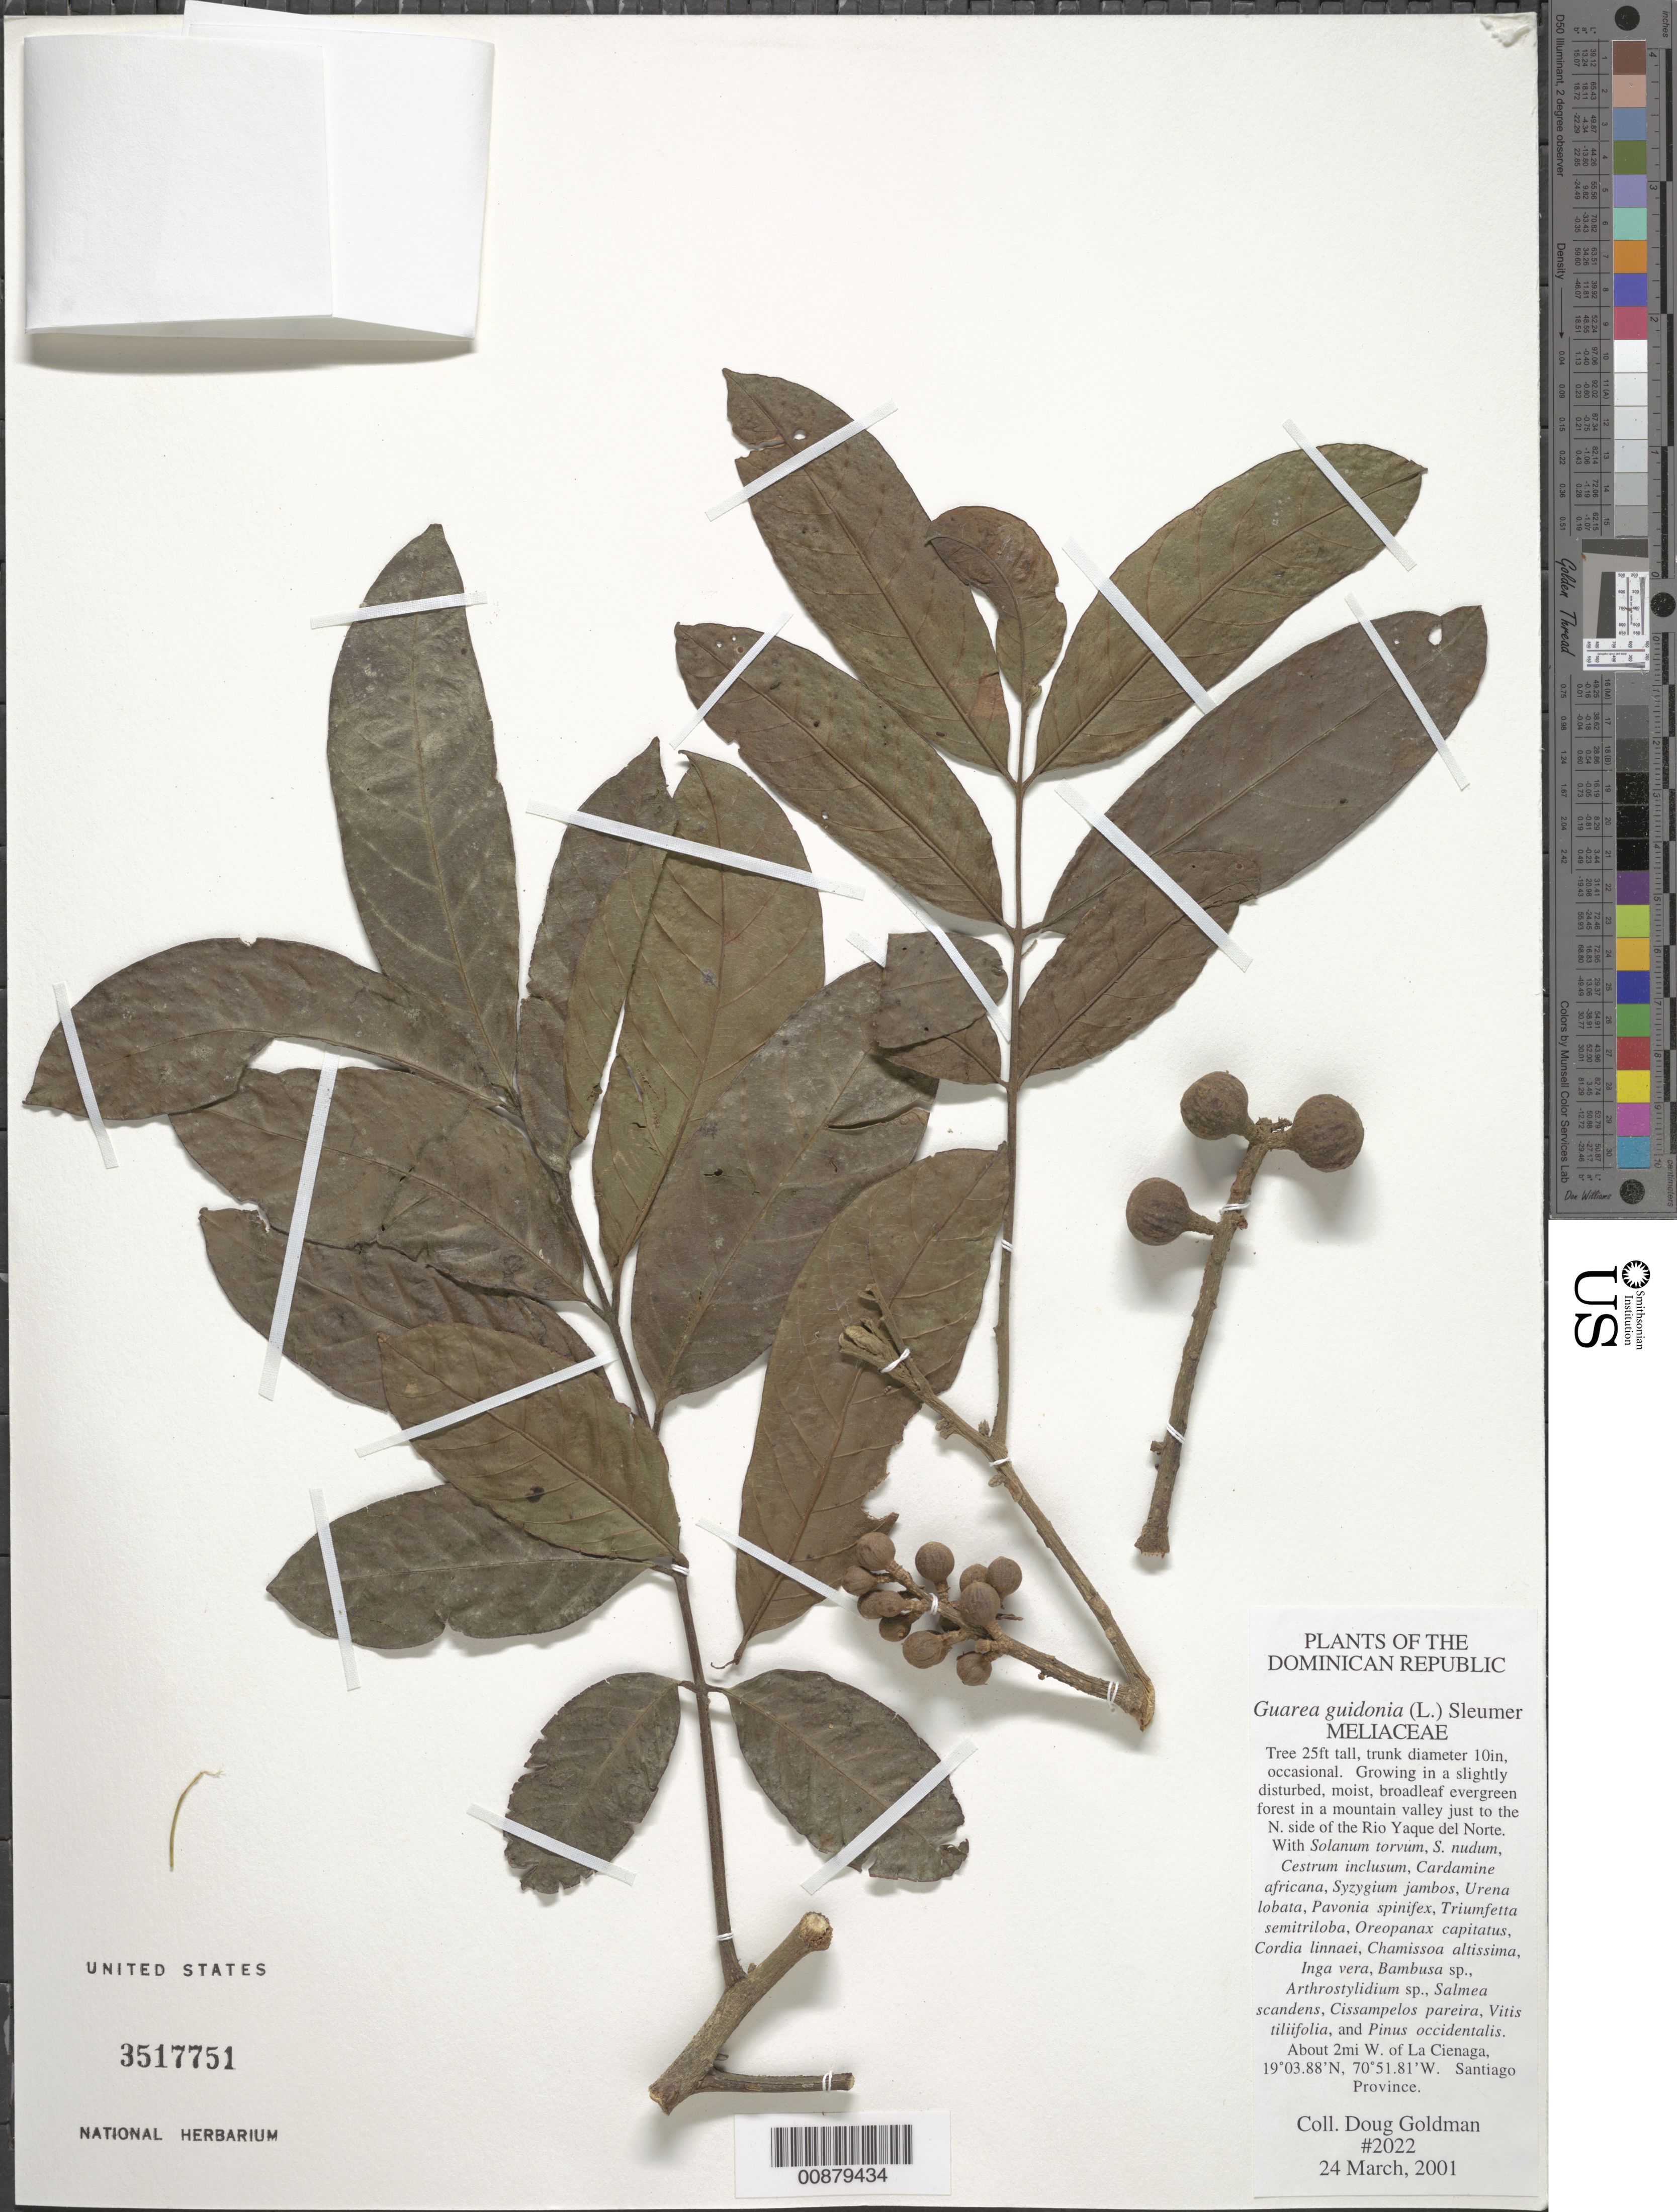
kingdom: Plantae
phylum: Tracheophyta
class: Magnoliopsida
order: Sapindales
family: Meliaceae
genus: Guarea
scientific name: Guarea guidonia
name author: (L.) Sleumer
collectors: D. H. Goldman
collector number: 2022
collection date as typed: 24 Mar 2001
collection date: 2001-03-24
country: Dominican Republic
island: Hispaniola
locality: Santiago Province: about 2 mi. W of La Cienaga.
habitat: Slightly disturbed, moist, broadleaf evergreen forest in a mountain valley just to the N side of the Rio Yaque del Norte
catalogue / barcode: US 3517751